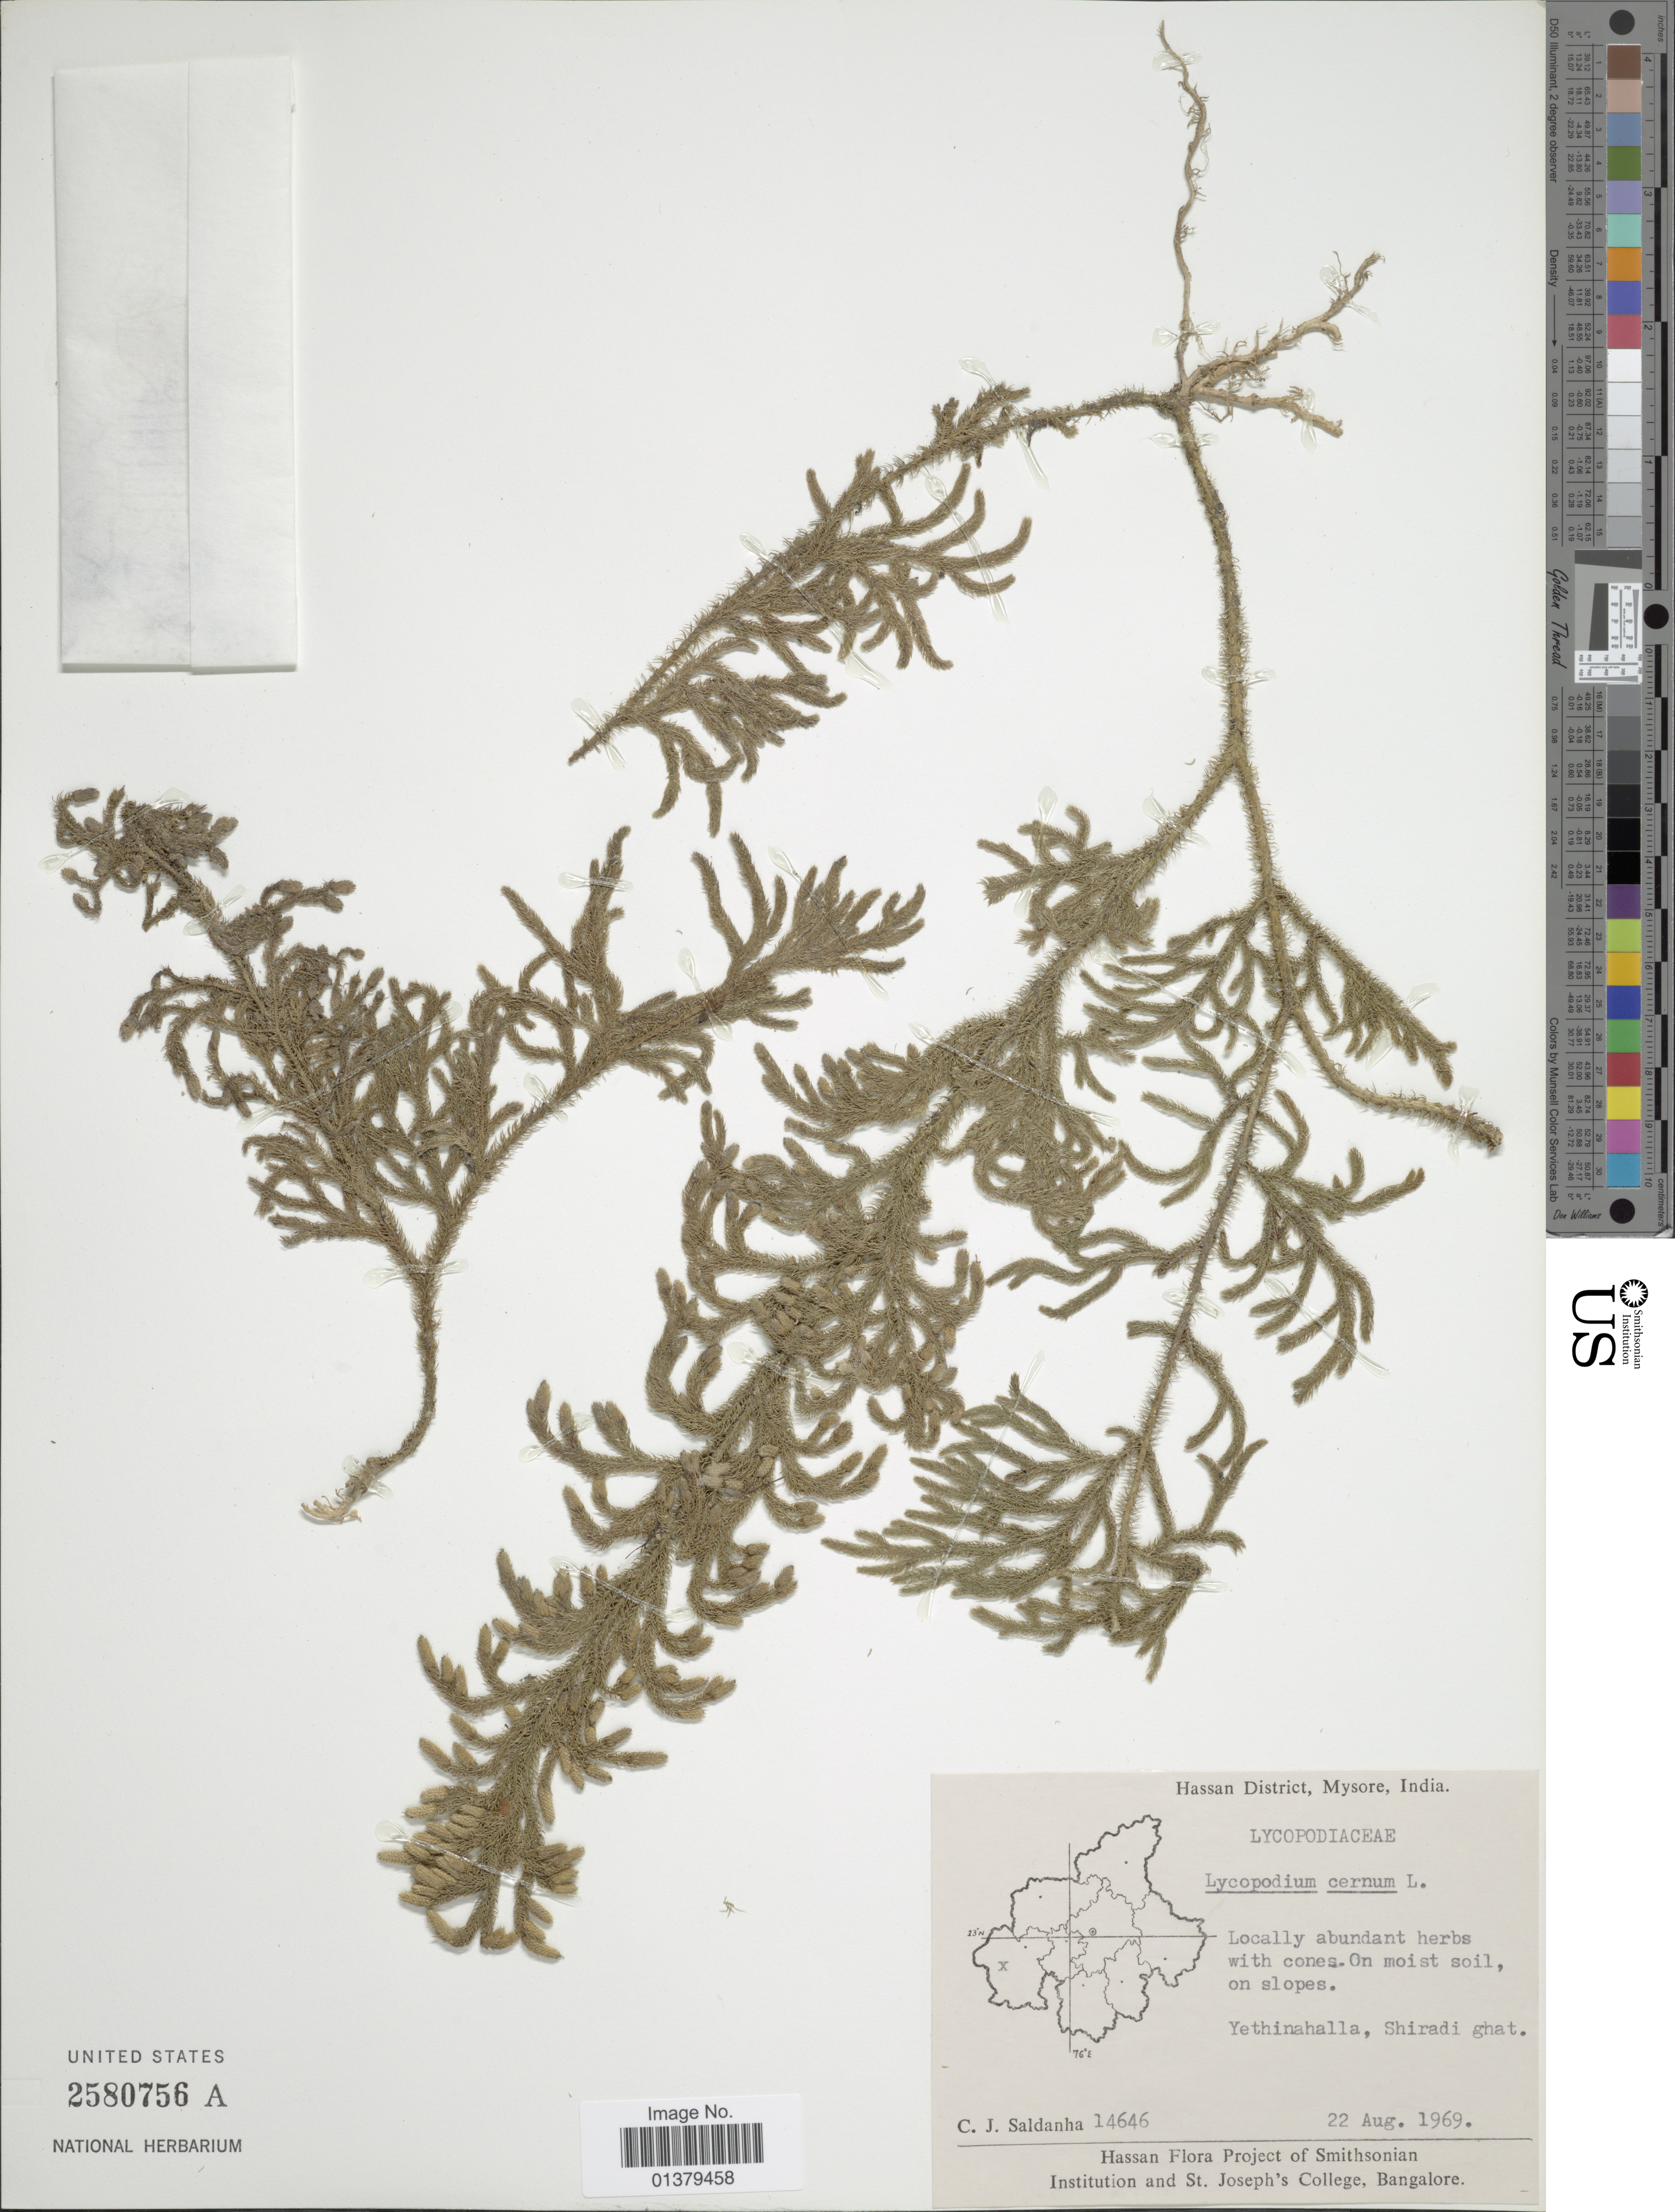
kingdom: Plantae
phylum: Tracheophyta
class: Lycopodiopsida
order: Lycopodiales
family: Lycopodiaceae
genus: Palhinhaea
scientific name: Palhinhaea cernua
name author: (L.) Vasc. & Franco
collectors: C. J. Saldanha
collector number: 14646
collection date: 1969-08-22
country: India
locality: Hassan District, Mysore, yethinahalla, Shiradi ghat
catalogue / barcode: US 2580756A